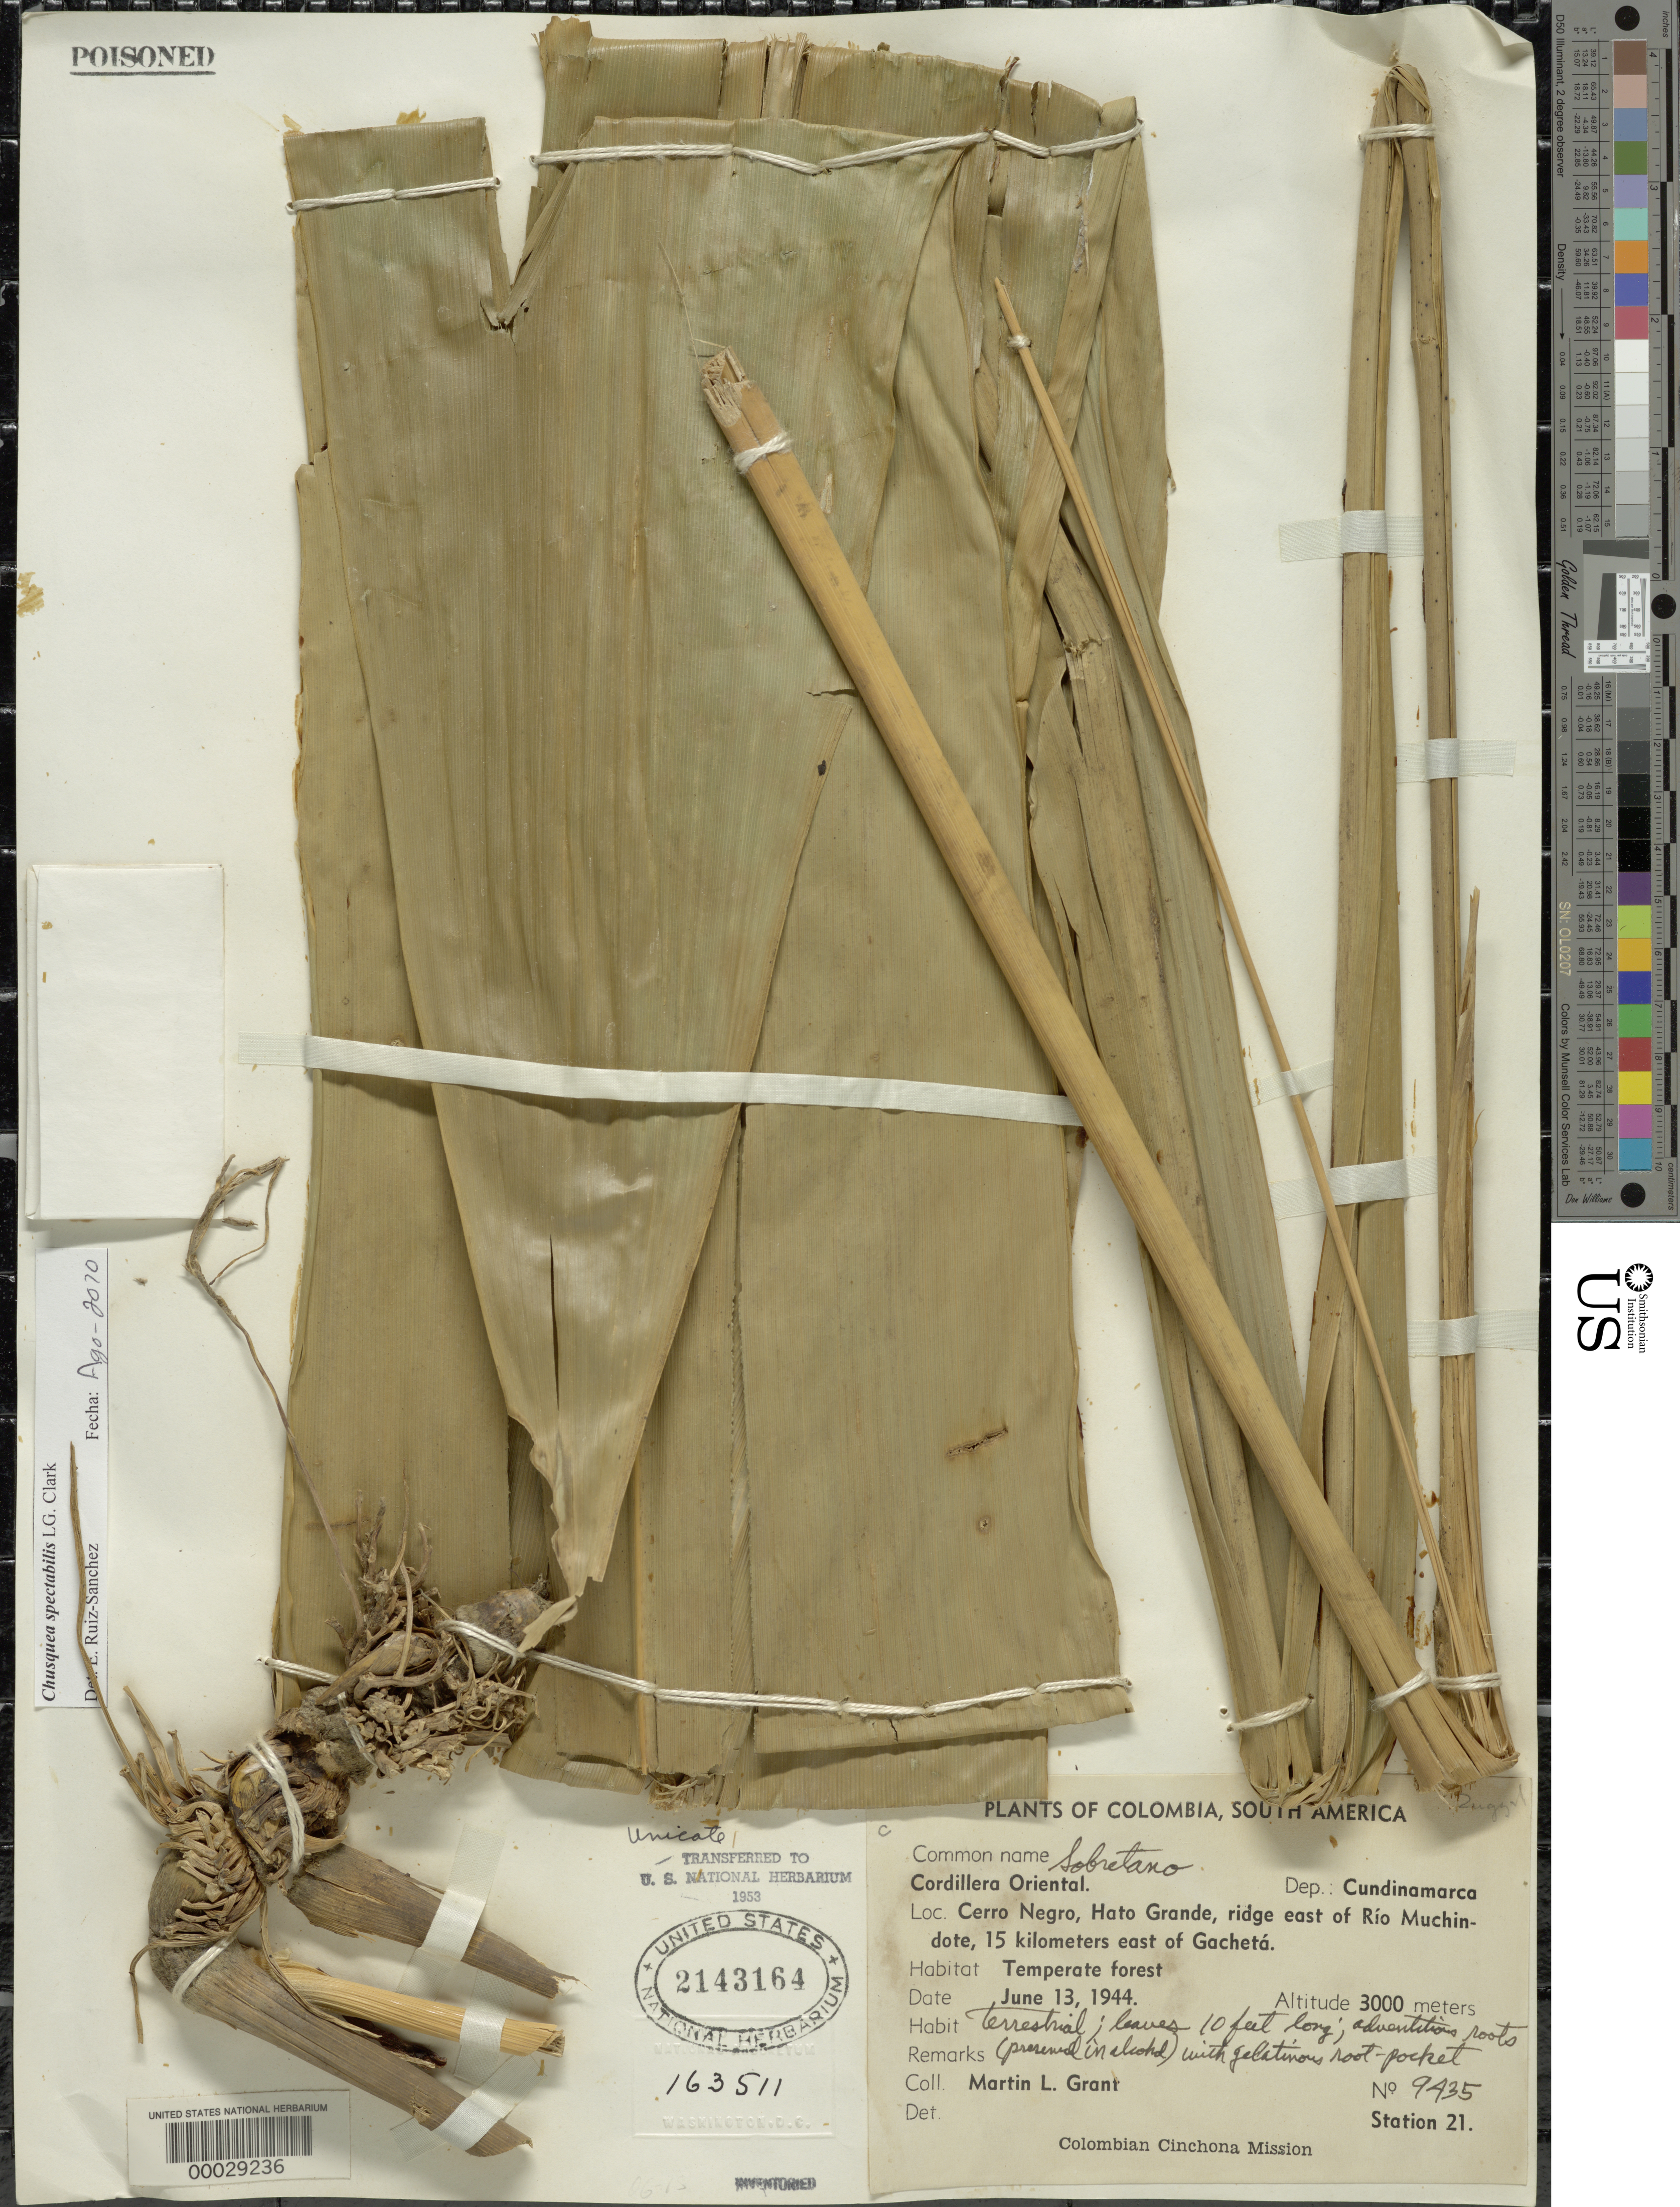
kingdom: Plantae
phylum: Tracheophyta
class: Liliopsida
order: Poales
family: Poaceae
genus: Chusquea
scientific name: Chusquea spectabilis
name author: L.G. Clark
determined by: Ruíz-Sanchez, E.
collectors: M. L. Grant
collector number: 9435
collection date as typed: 13 Jun 1944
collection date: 1944-06-13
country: Colombia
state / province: Cundinamarca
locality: Cerro Negro, Hato Grande, Rio Muchindote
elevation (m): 3000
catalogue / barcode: US 2143164